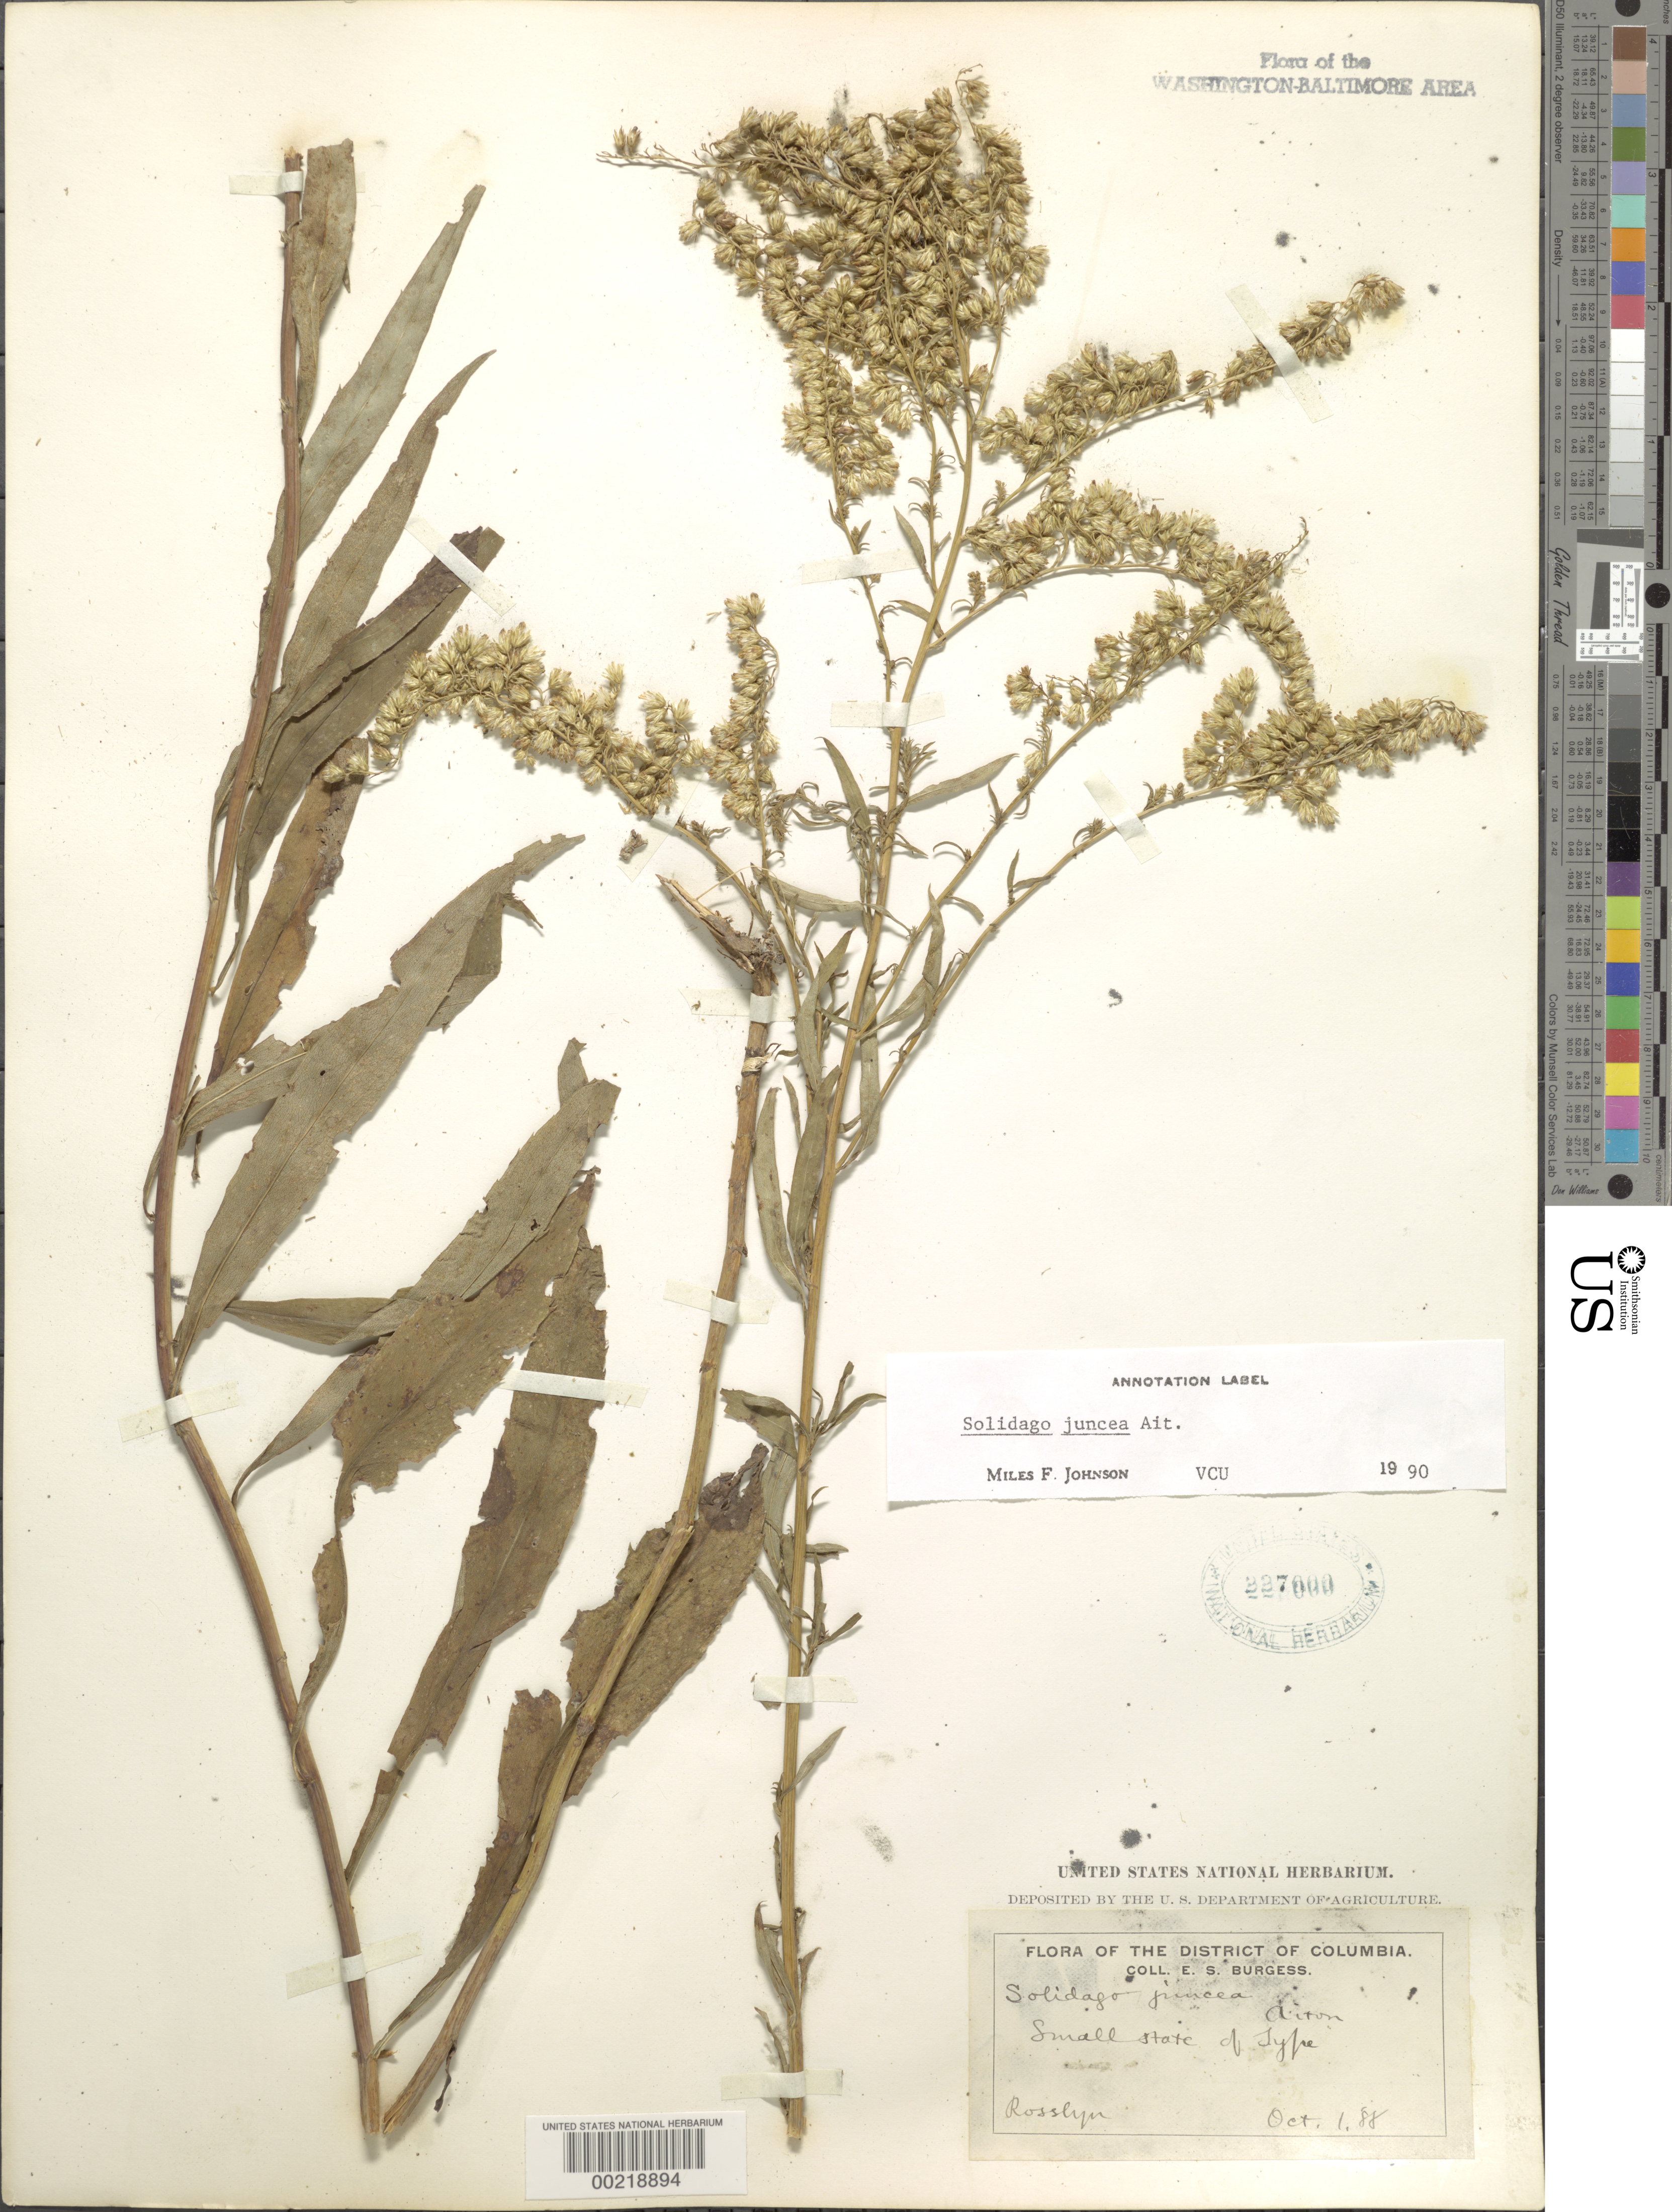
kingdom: Plantae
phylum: Tracheophyta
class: Magnoliopsida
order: Asterales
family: Asteraceae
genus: Solidago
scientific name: Solidago juncea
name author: Aiton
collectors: E. Burgess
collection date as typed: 01 Oct 1888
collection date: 1888-10-01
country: United States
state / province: Virginia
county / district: Arlington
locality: Rosslyn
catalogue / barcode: US 227000